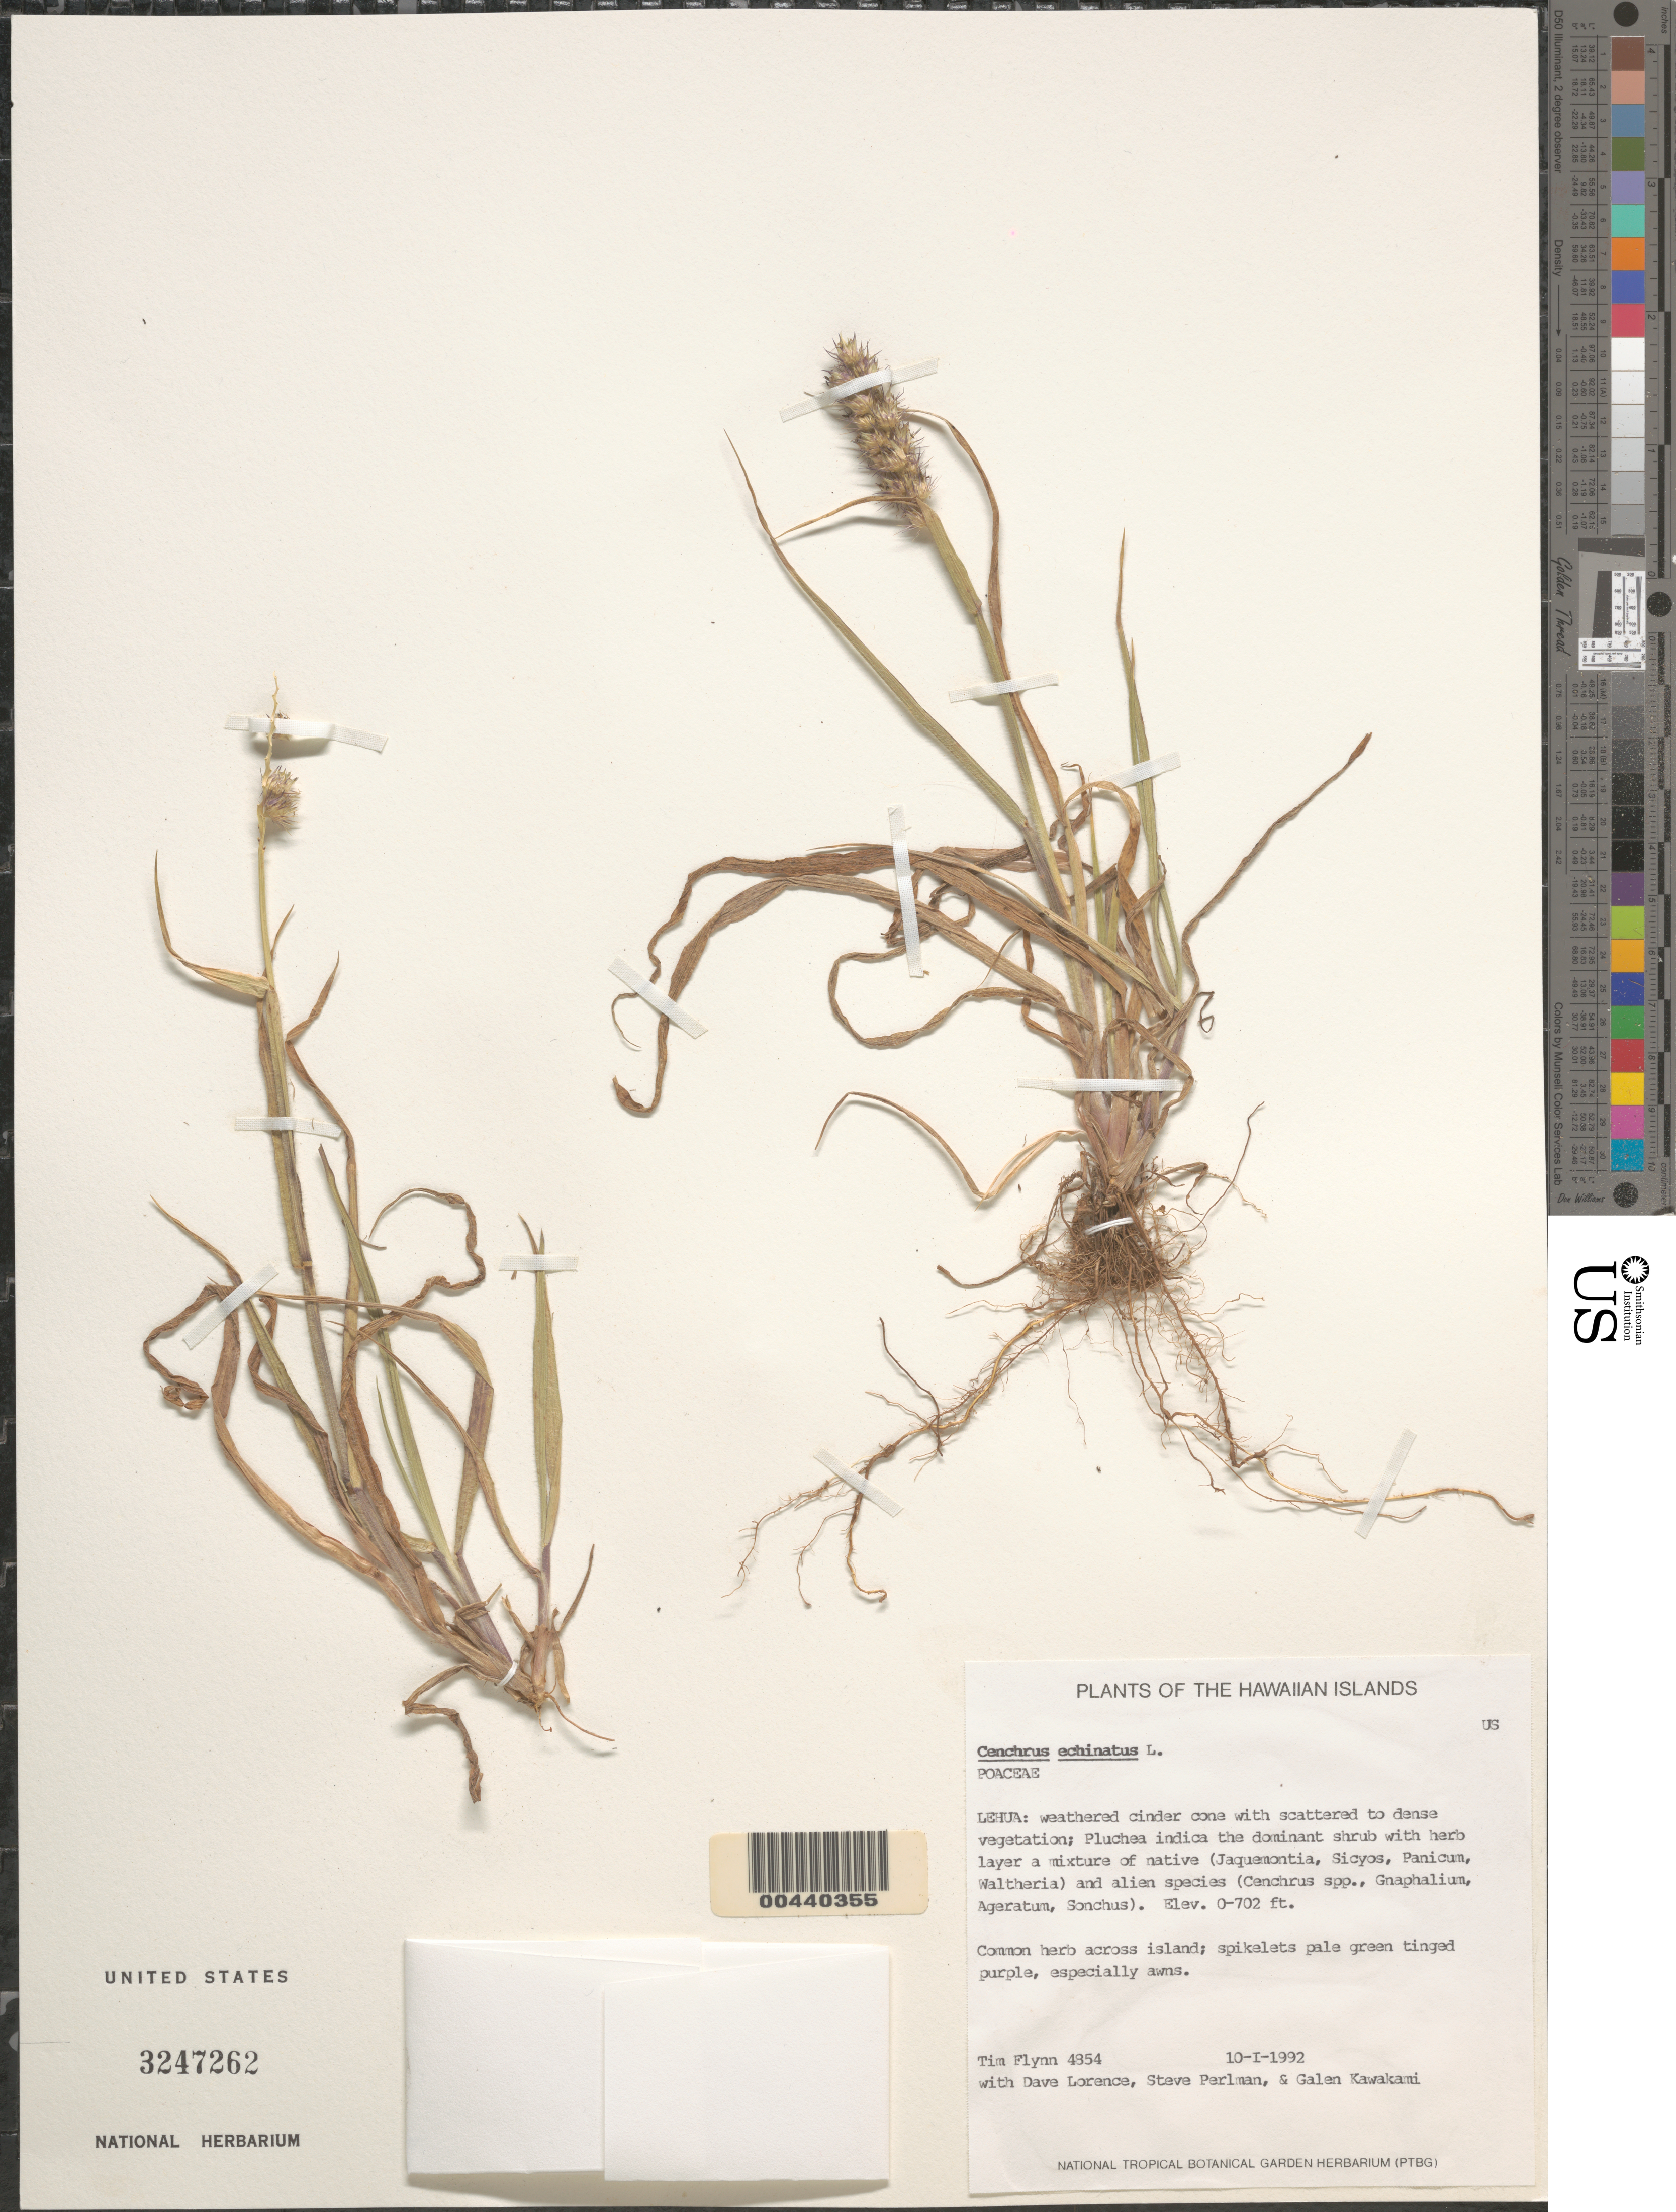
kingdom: Plantae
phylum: Tracheophyta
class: Liliopsida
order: Poales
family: Poaceae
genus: Cenchrus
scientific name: Cenchrus echinatus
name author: L.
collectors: T. W. Flynn, D. Lorence, S. P. Perlman & G. Kawakami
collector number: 4854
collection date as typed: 10 Jan 1992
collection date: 1992-01-10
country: United States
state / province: Hawaii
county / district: Kauai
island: Lehua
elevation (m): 0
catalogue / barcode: US 3247262